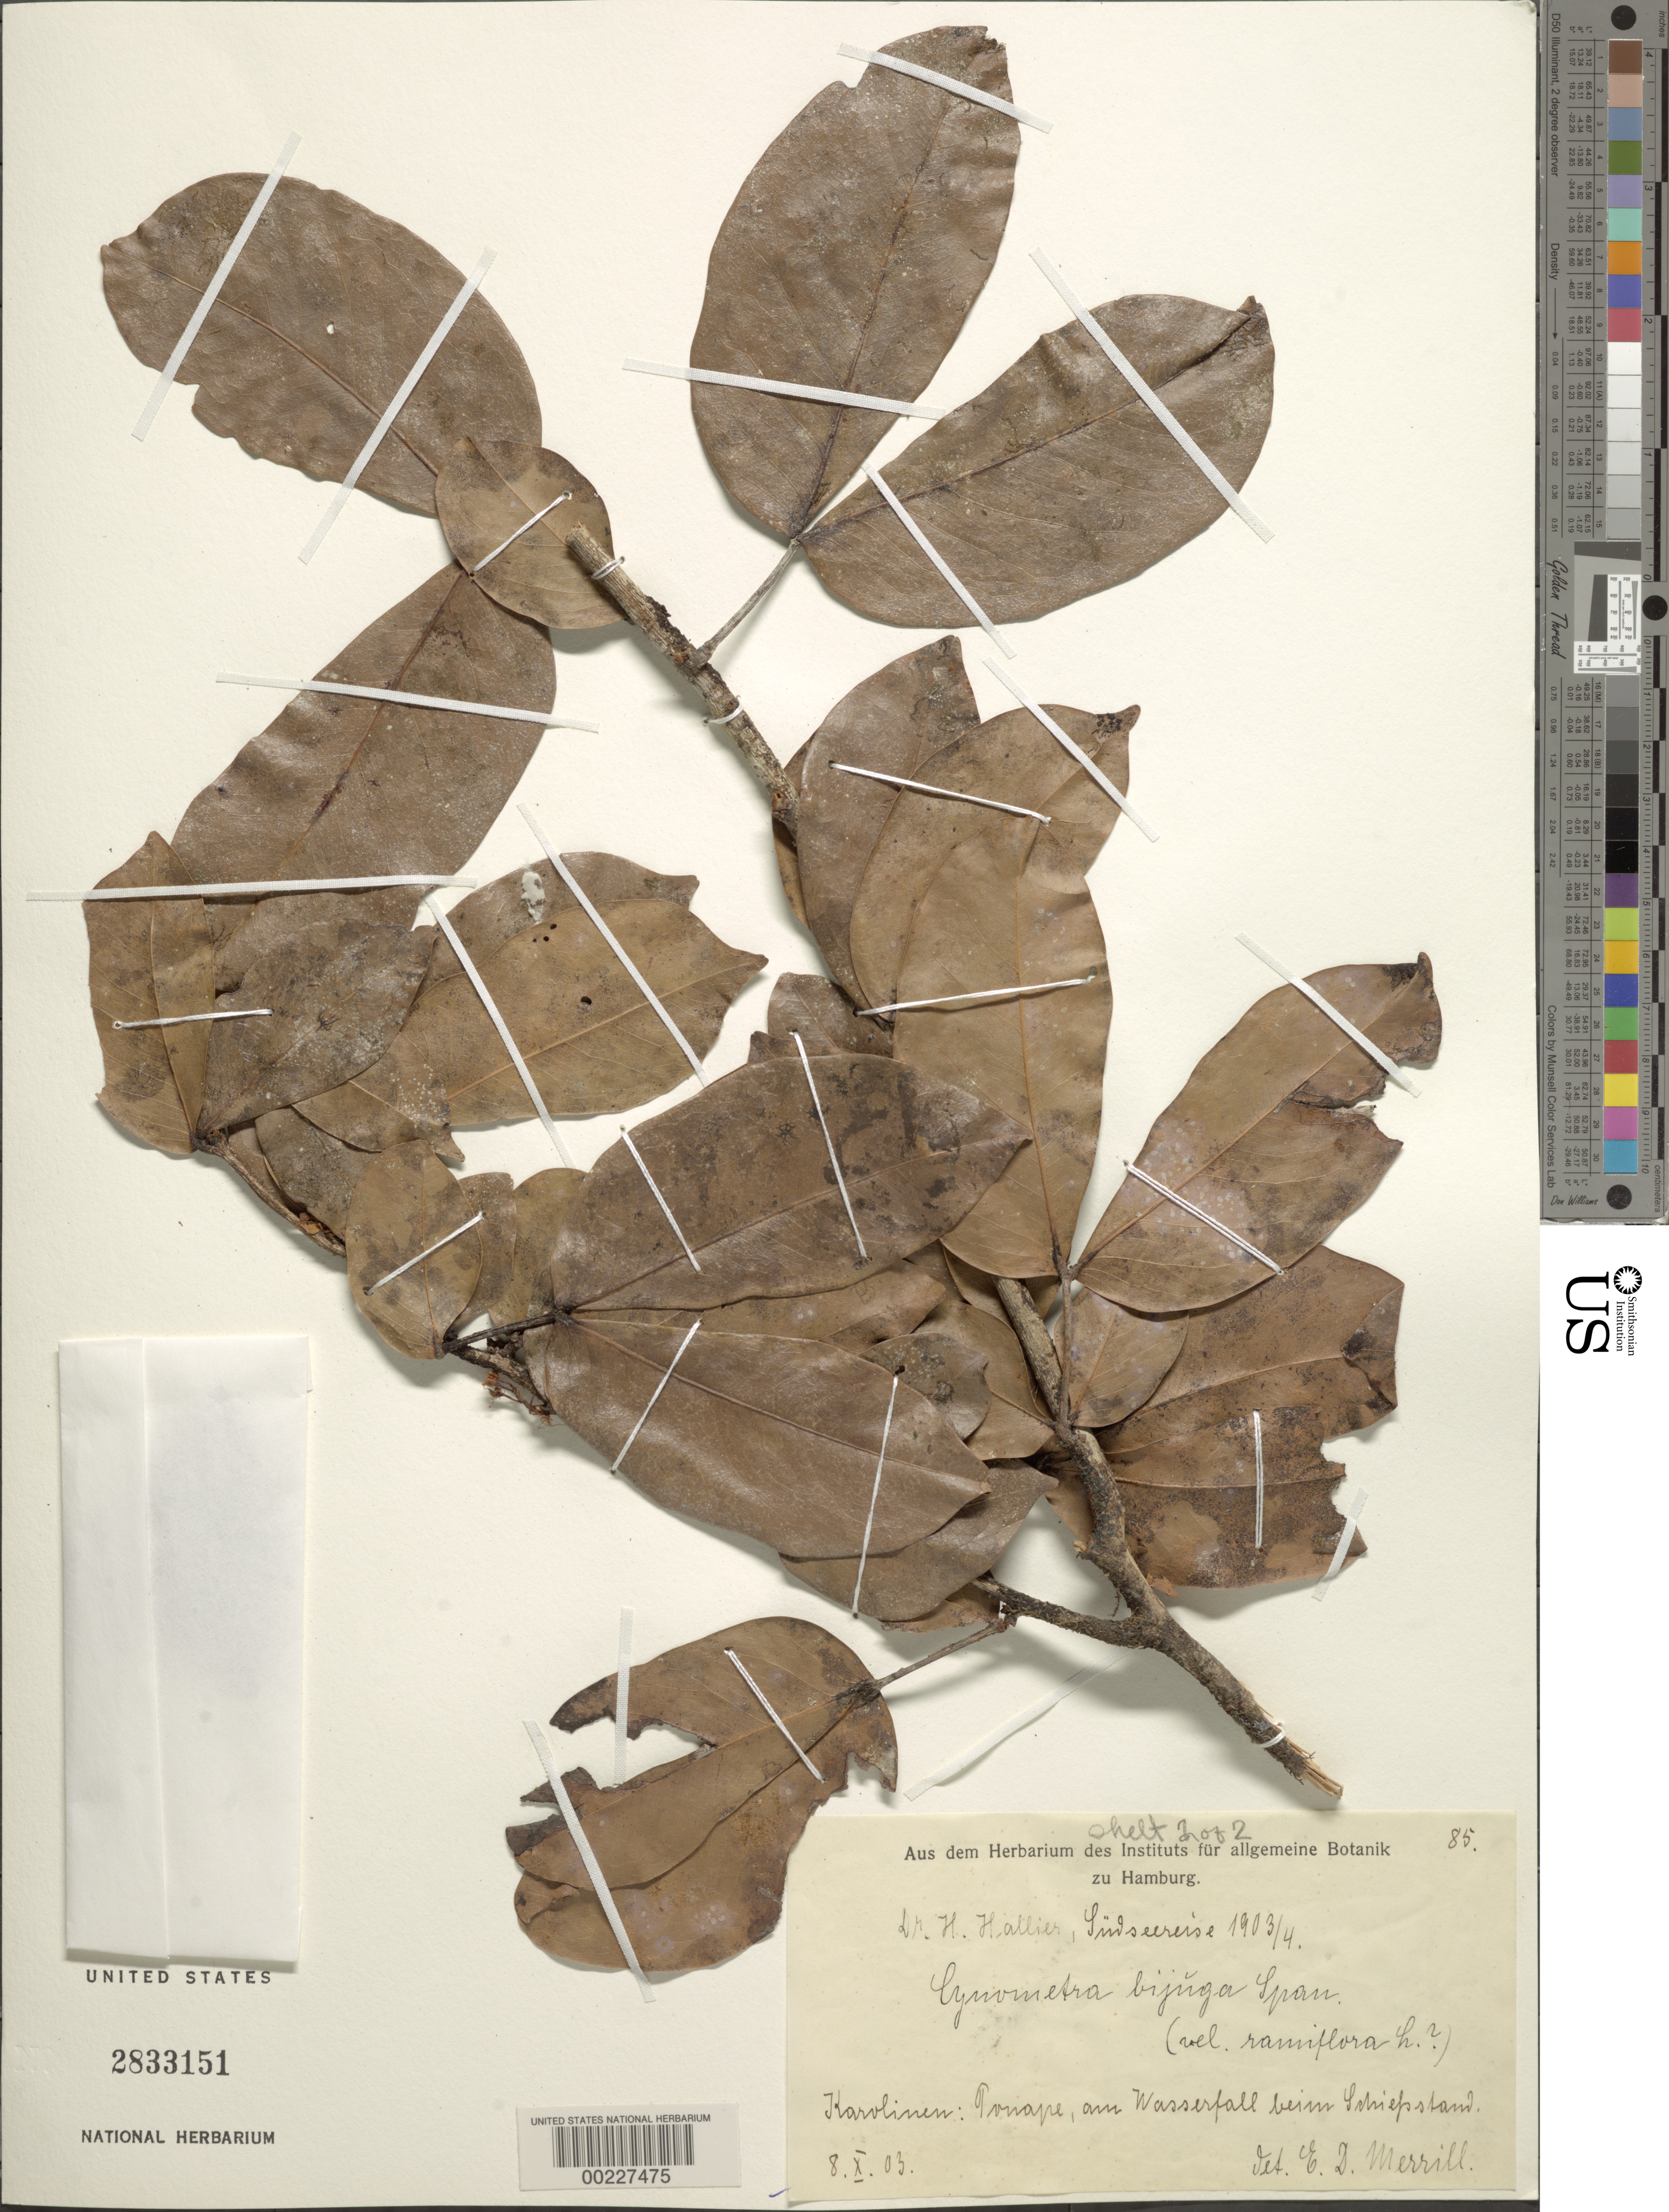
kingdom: Plantae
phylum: Tracheophyta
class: Magnoliopsida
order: Fabales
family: Fabaceae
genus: Cynometra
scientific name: Cynometra ramiflora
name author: L.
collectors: E. D. Merrill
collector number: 85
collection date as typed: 08 Oct 1903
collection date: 1903-10-08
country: Micronesia, Federated States of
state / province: Pohnpei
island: Pohnpei [Ponape] Islands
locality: Waterfall near the schiefsstand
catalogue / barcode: US 2833151